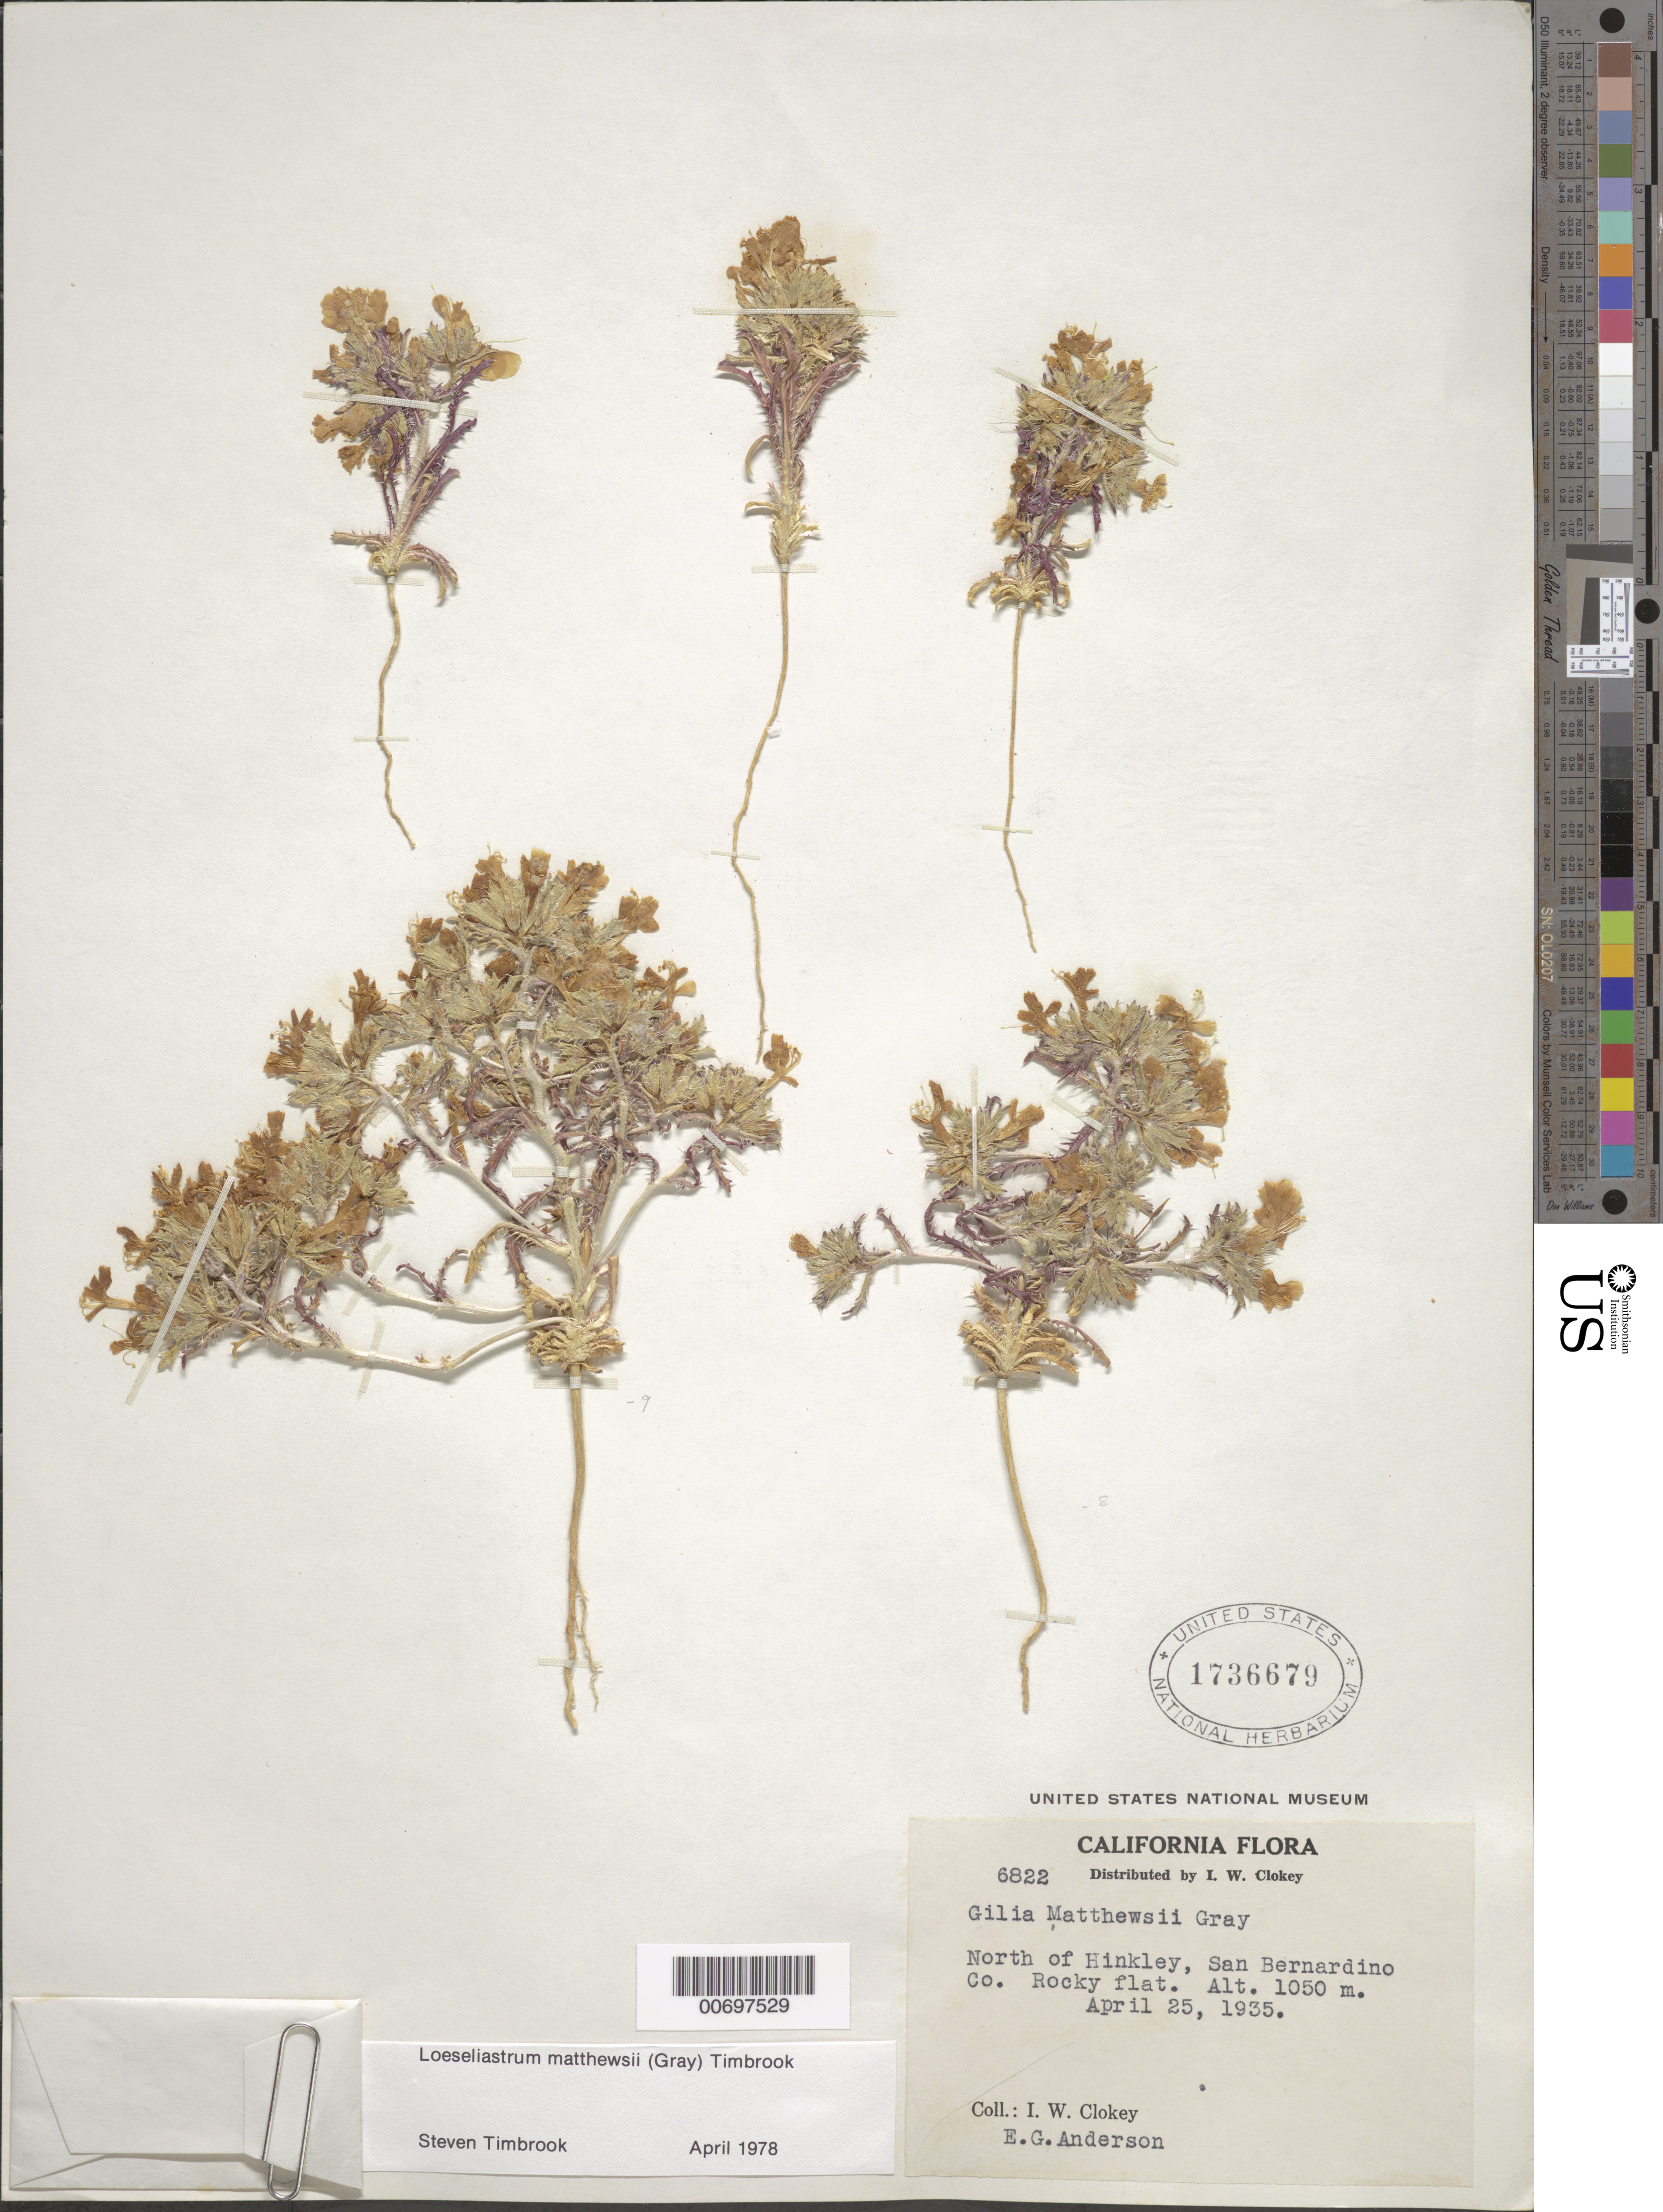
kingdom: Plantae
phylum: Tracheophyta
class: Magnoliopsida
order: Ericales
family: Polemoniaceae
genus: Loeseliastrum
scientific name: Loeseliastrum matthewsii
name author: (A. Gray) Timbrook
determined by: Timbrook, S.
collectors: I. W. Clokey & E. G. Anderson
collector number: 6822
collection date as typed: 25 Apr 1935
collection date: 1935-04-25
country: United States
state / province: California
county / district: San Bernardino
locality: North of Hinkley.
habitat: Rocky flat.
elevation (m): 1050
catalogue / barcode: US 1736679